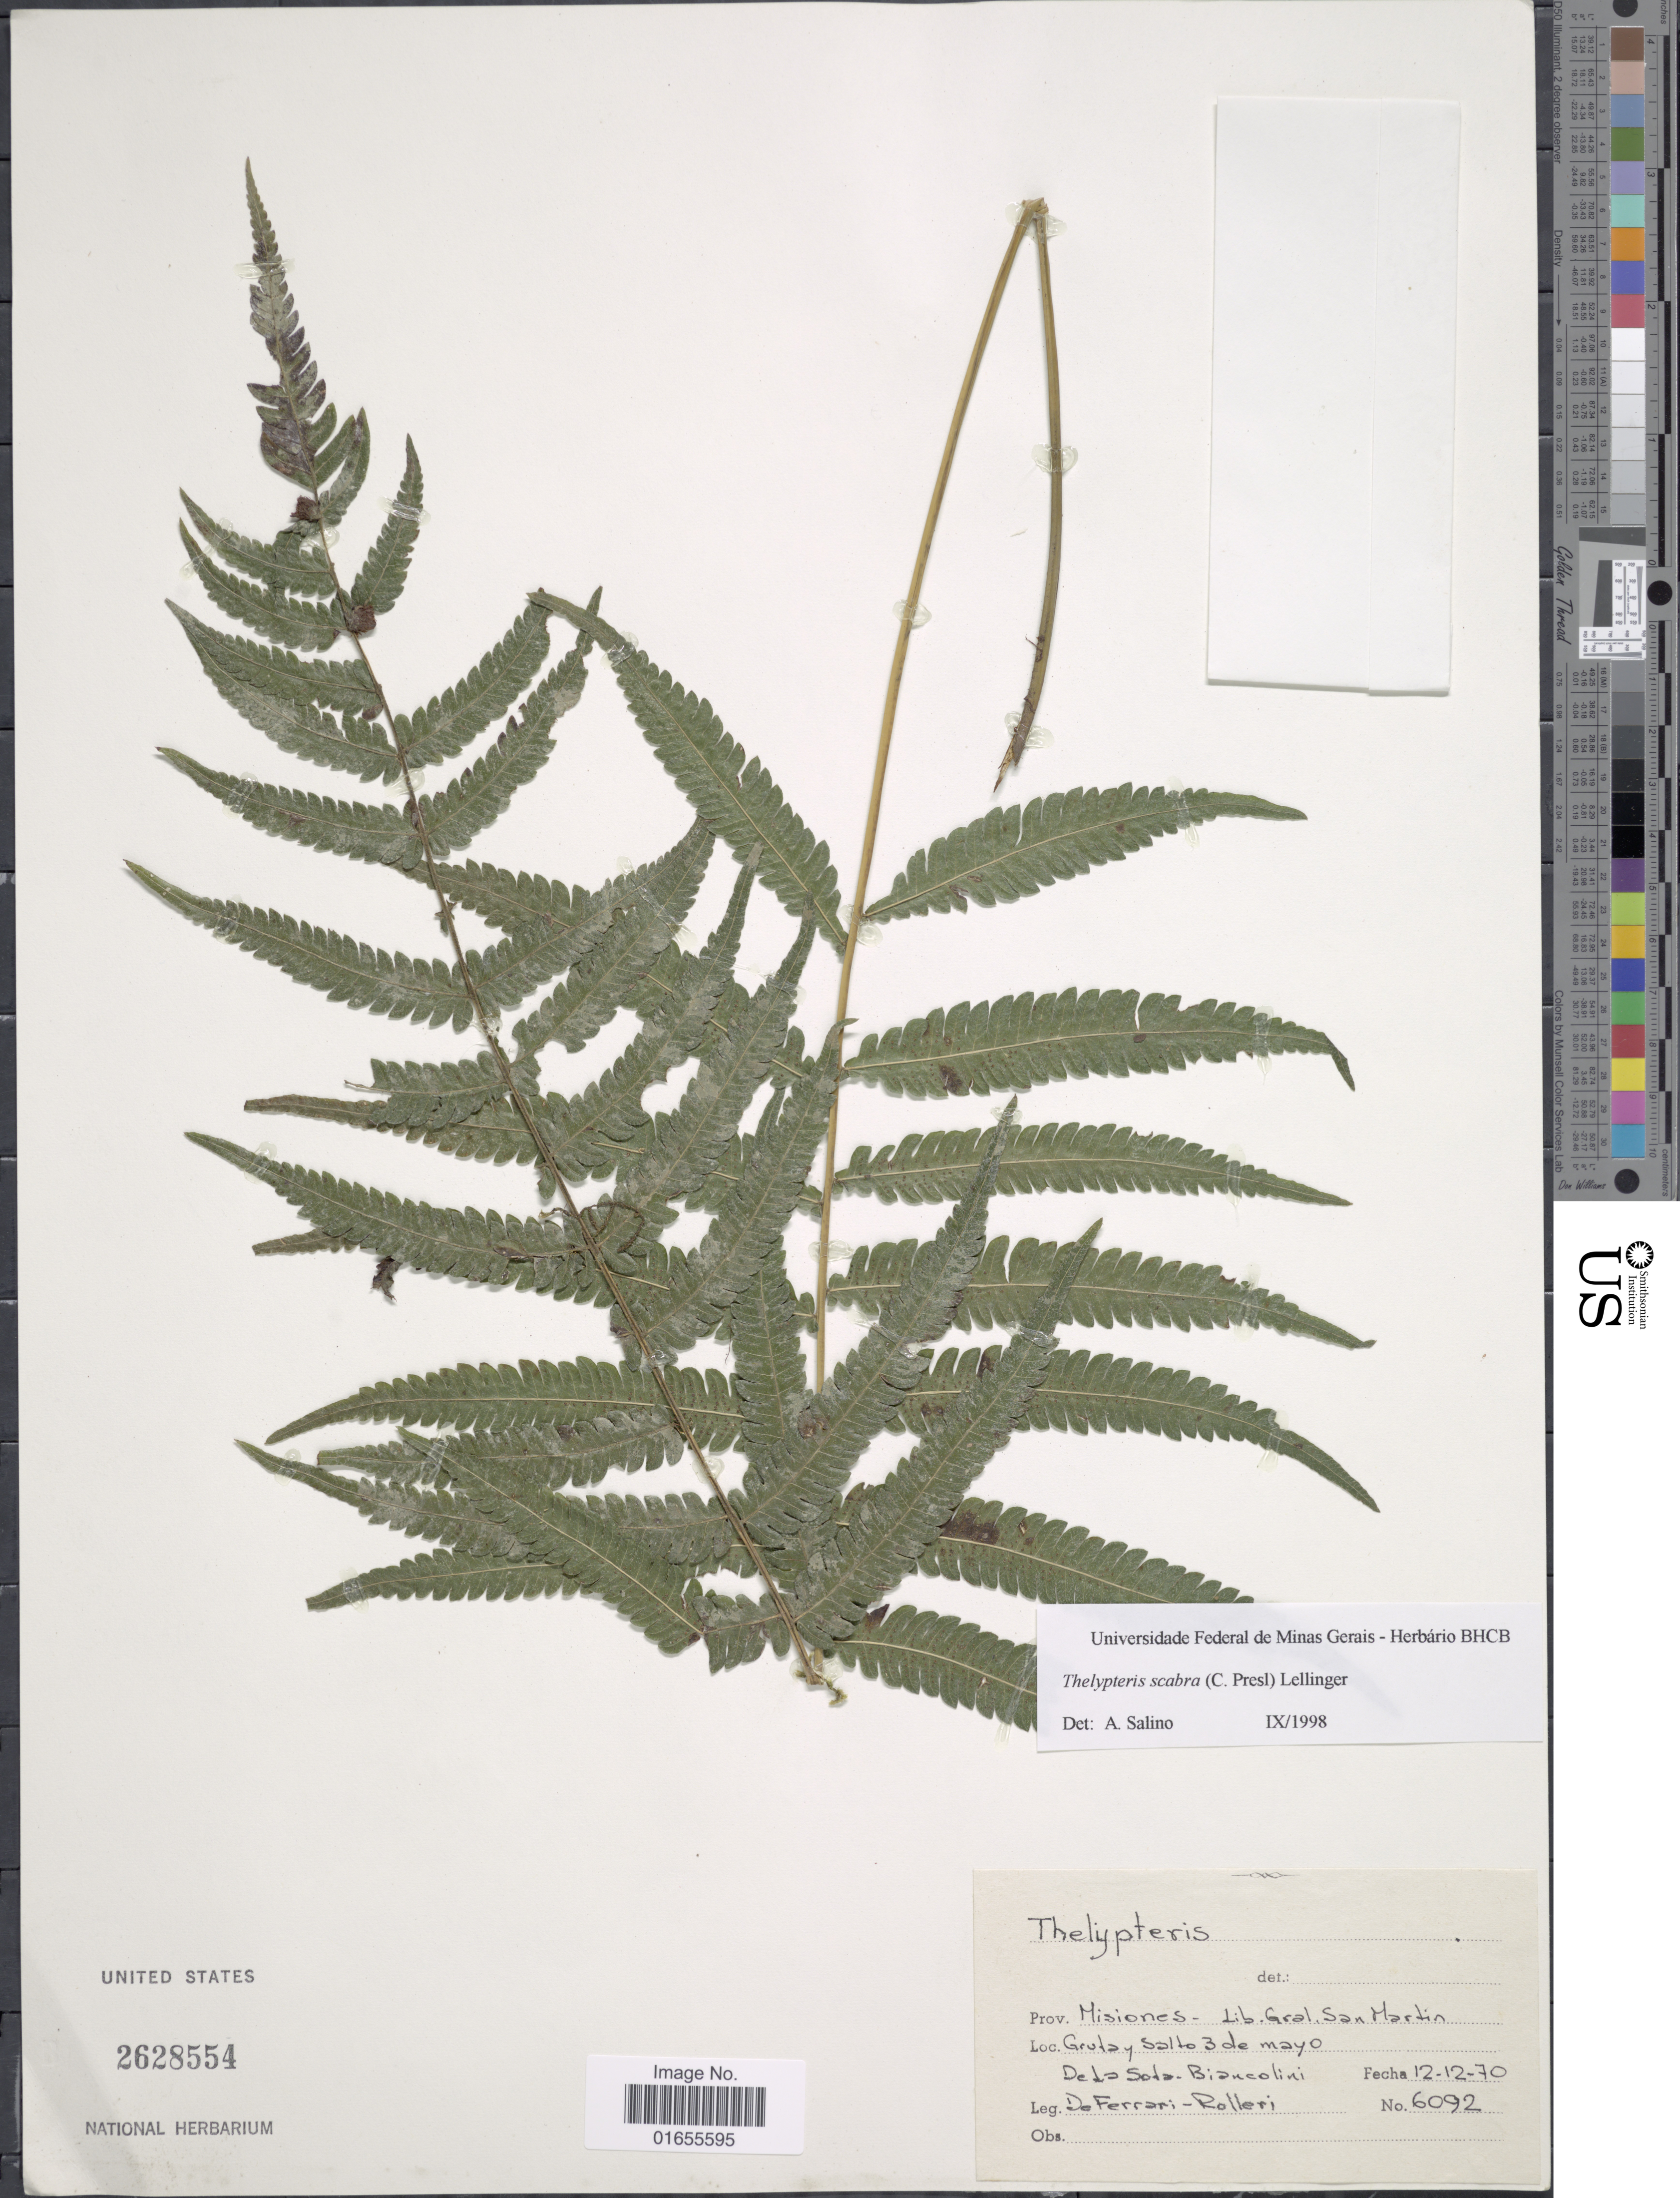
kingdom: Plantae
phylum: Tracheophyta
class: Polypodiopsida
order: Polypodiales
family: Thelypteridaceae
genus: Goniopteris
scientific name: Goniopteris scabra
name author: (C. Presl) Brade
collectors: de la Sota, Biancolini, De Ferrari & Rolleri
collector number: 6092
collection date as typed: Transcribed d/m/y: 12/12/70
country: Peru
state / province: San Martín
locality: Misiones - Lib. Gral, Grutay Salto 3 de mayo, De la Sota - Biancolini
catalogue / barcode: US 2628554